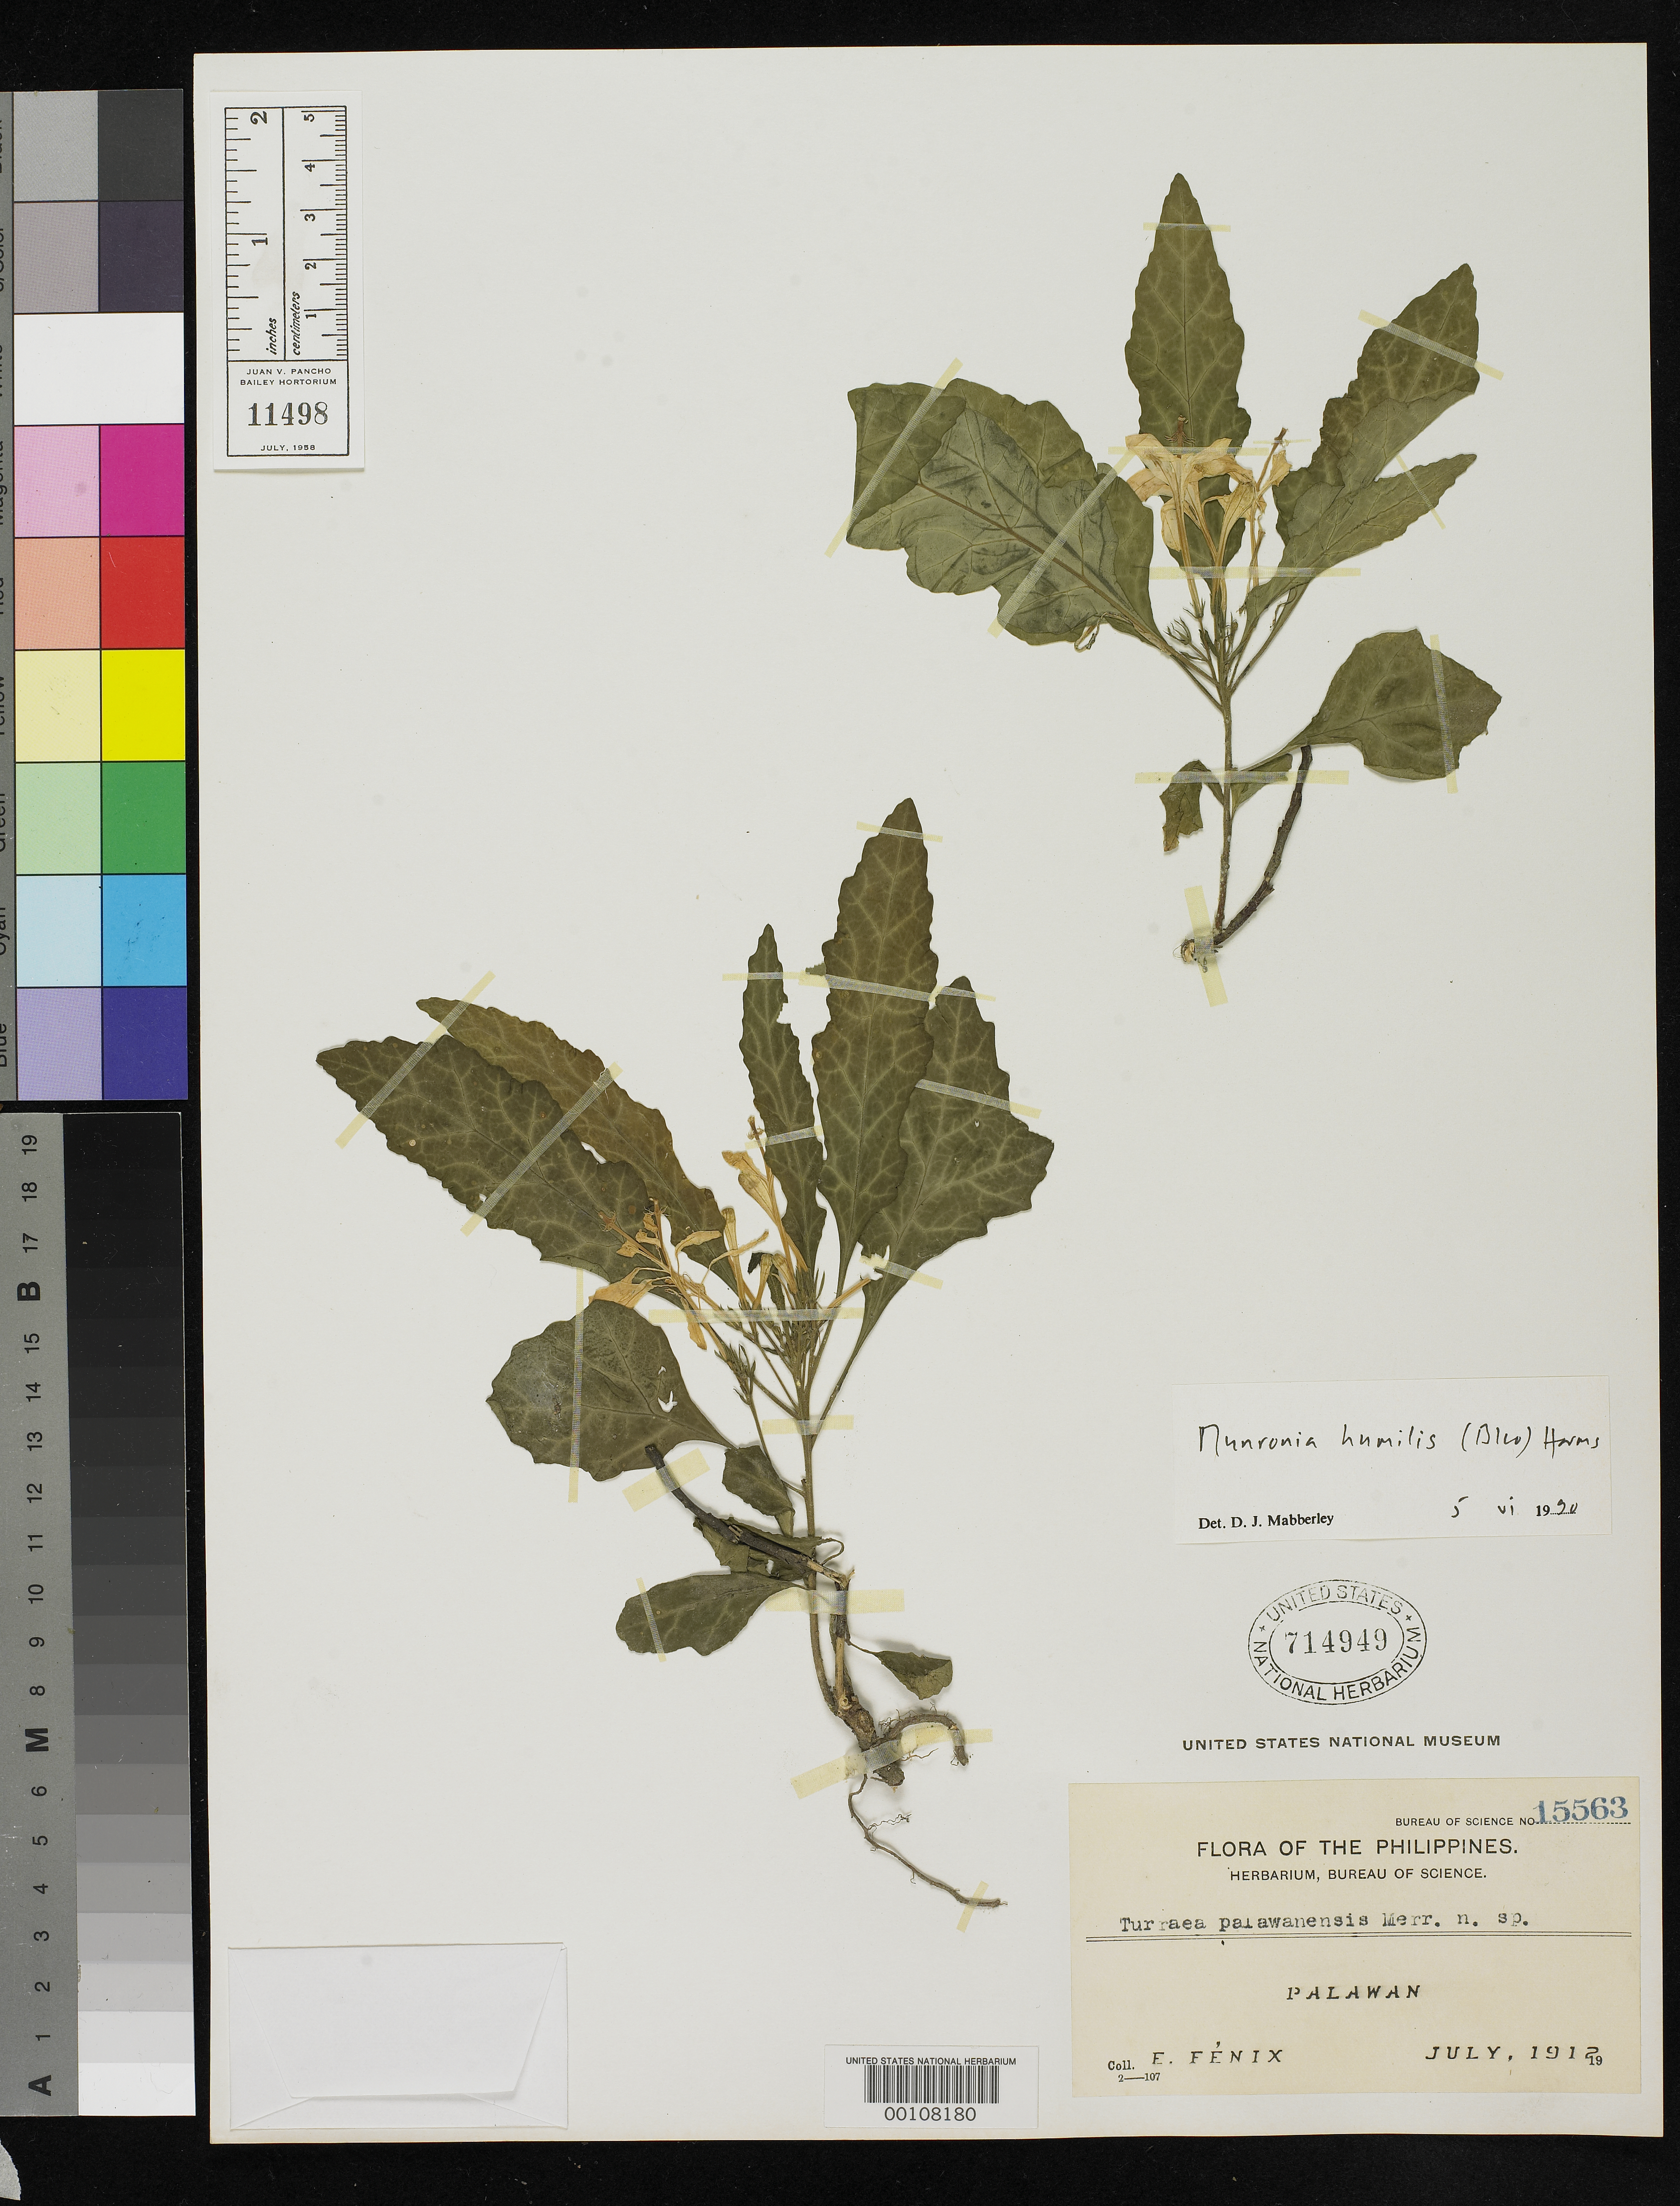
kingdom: Plantae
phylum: Tracheophyta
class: Magnoliopsida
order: Sapindales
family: Meliaceae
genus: Turraea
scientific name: Turraea palawanensis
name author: Merr.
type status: Isotype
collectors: E. Fénix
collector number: Bur. Sci. 15563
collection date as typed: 10 Jul 1912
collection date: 1912-07-10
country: Philippines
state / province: Mimaropa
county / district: Palawan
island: Palawan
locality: San Miguel.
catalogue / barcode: US 714949